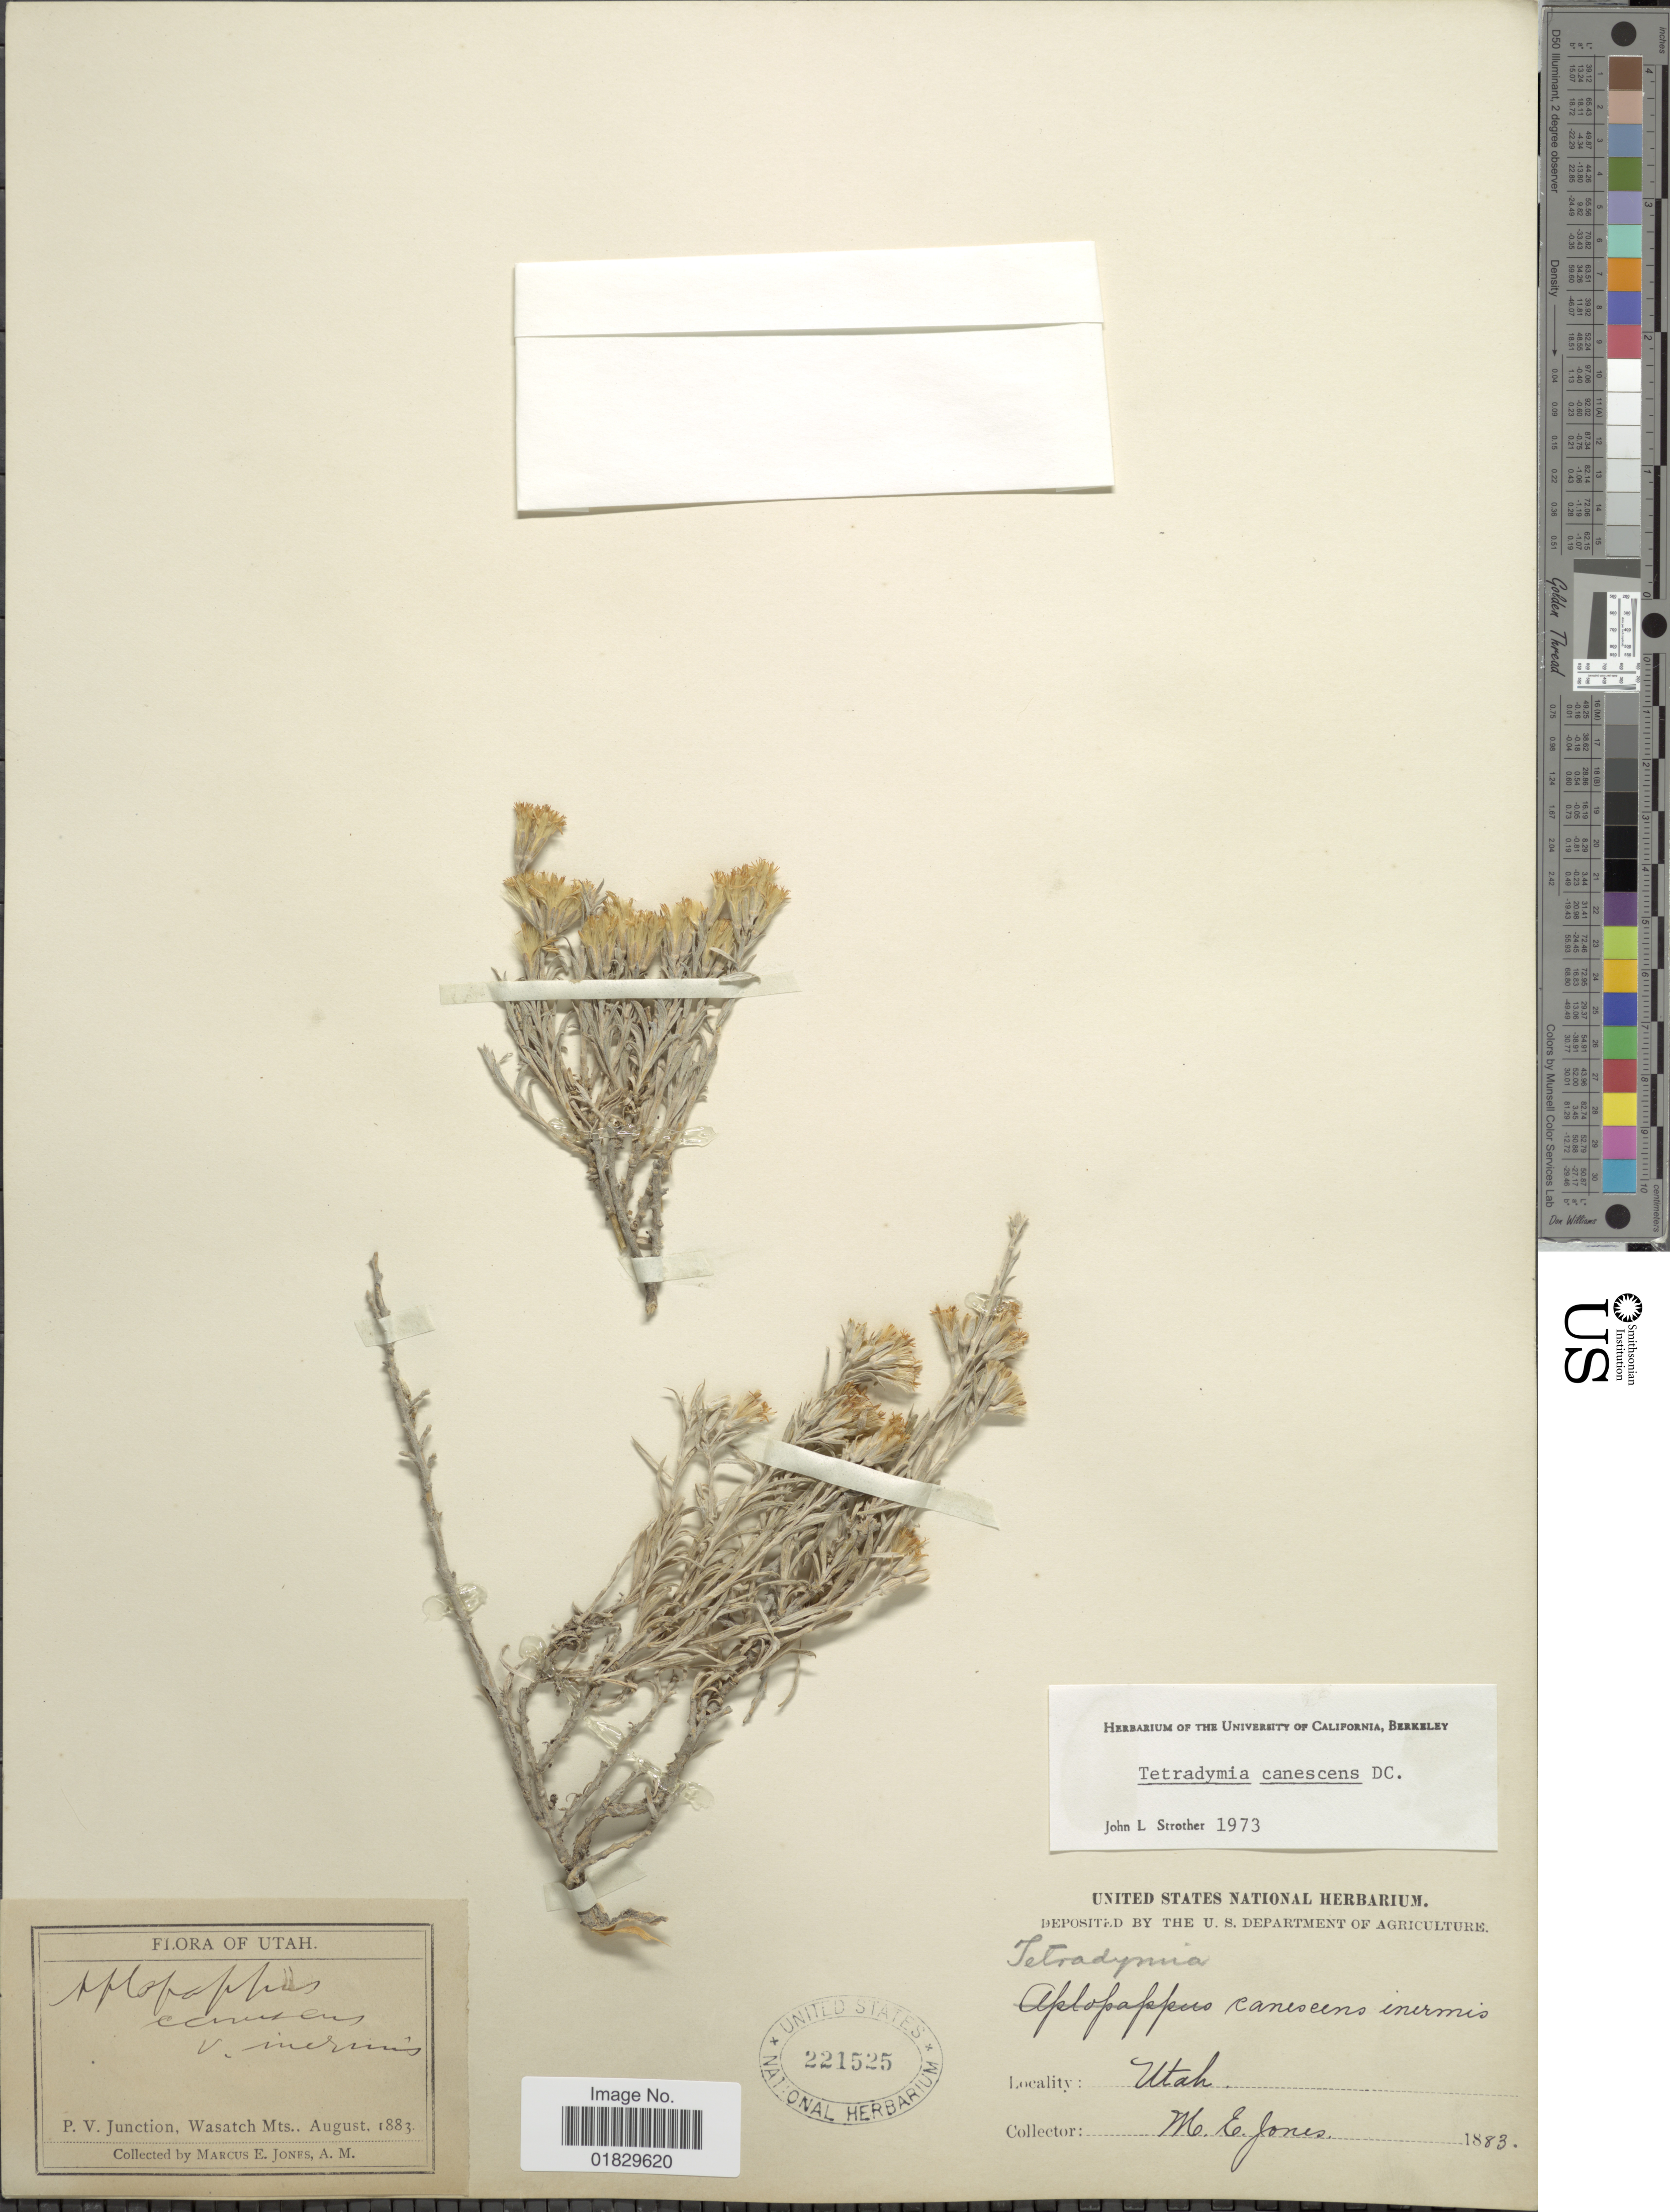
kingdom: Plantae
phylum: Tracheophyta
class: Magnoliopsida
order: Asterales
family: Asteraceae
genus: Tetradymia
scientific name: Tetradymia canescens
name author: DC.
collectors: M. E. Jones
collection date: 1883-08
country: United States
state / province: Utah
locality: P.V. Junction, Wasatch Mts.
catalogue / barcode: US 221525